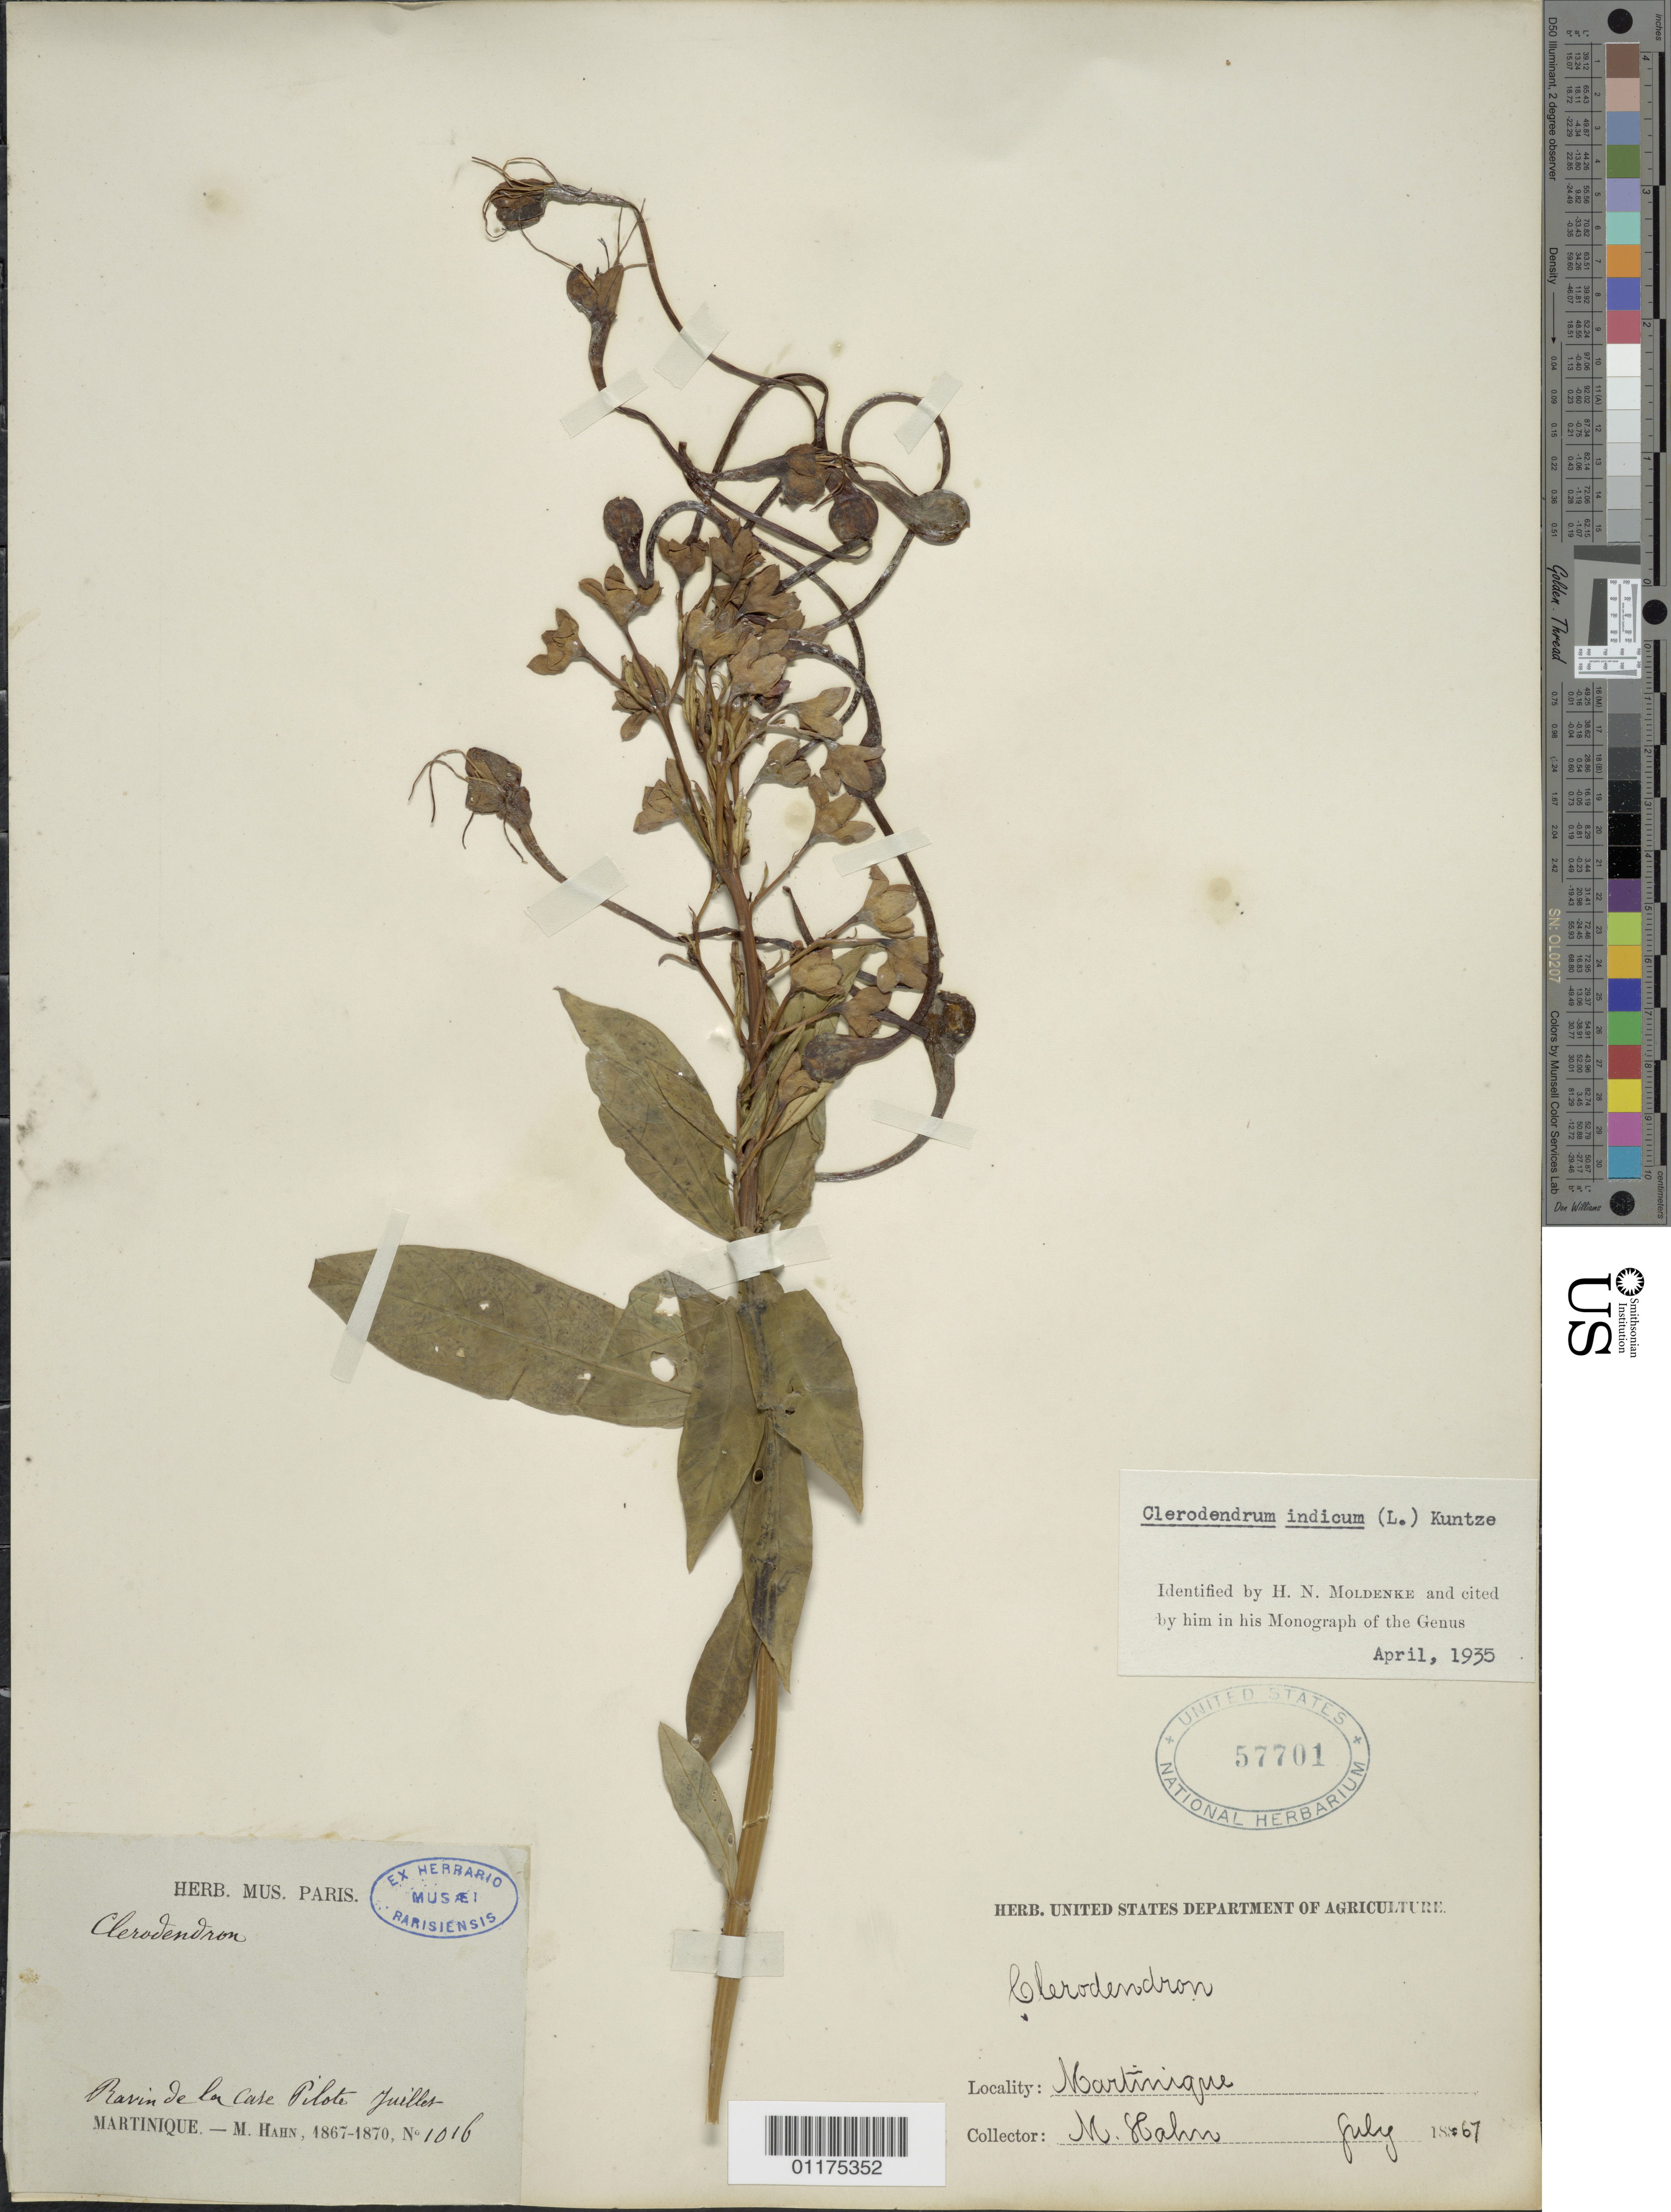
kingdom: Plantae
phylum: Tracheophyta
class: Magnoliopsida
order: Lamiales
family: Lamiaceae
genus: Clerodendrum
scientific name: Clerodendrum indicum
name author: (L.) Kuntze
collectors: M. Hahn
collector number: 1016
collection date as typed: Jul 1867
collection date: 1867-07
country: Martinique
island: Martinique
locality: Ravin de la Case Pilot Juilles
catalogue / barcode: US 57701